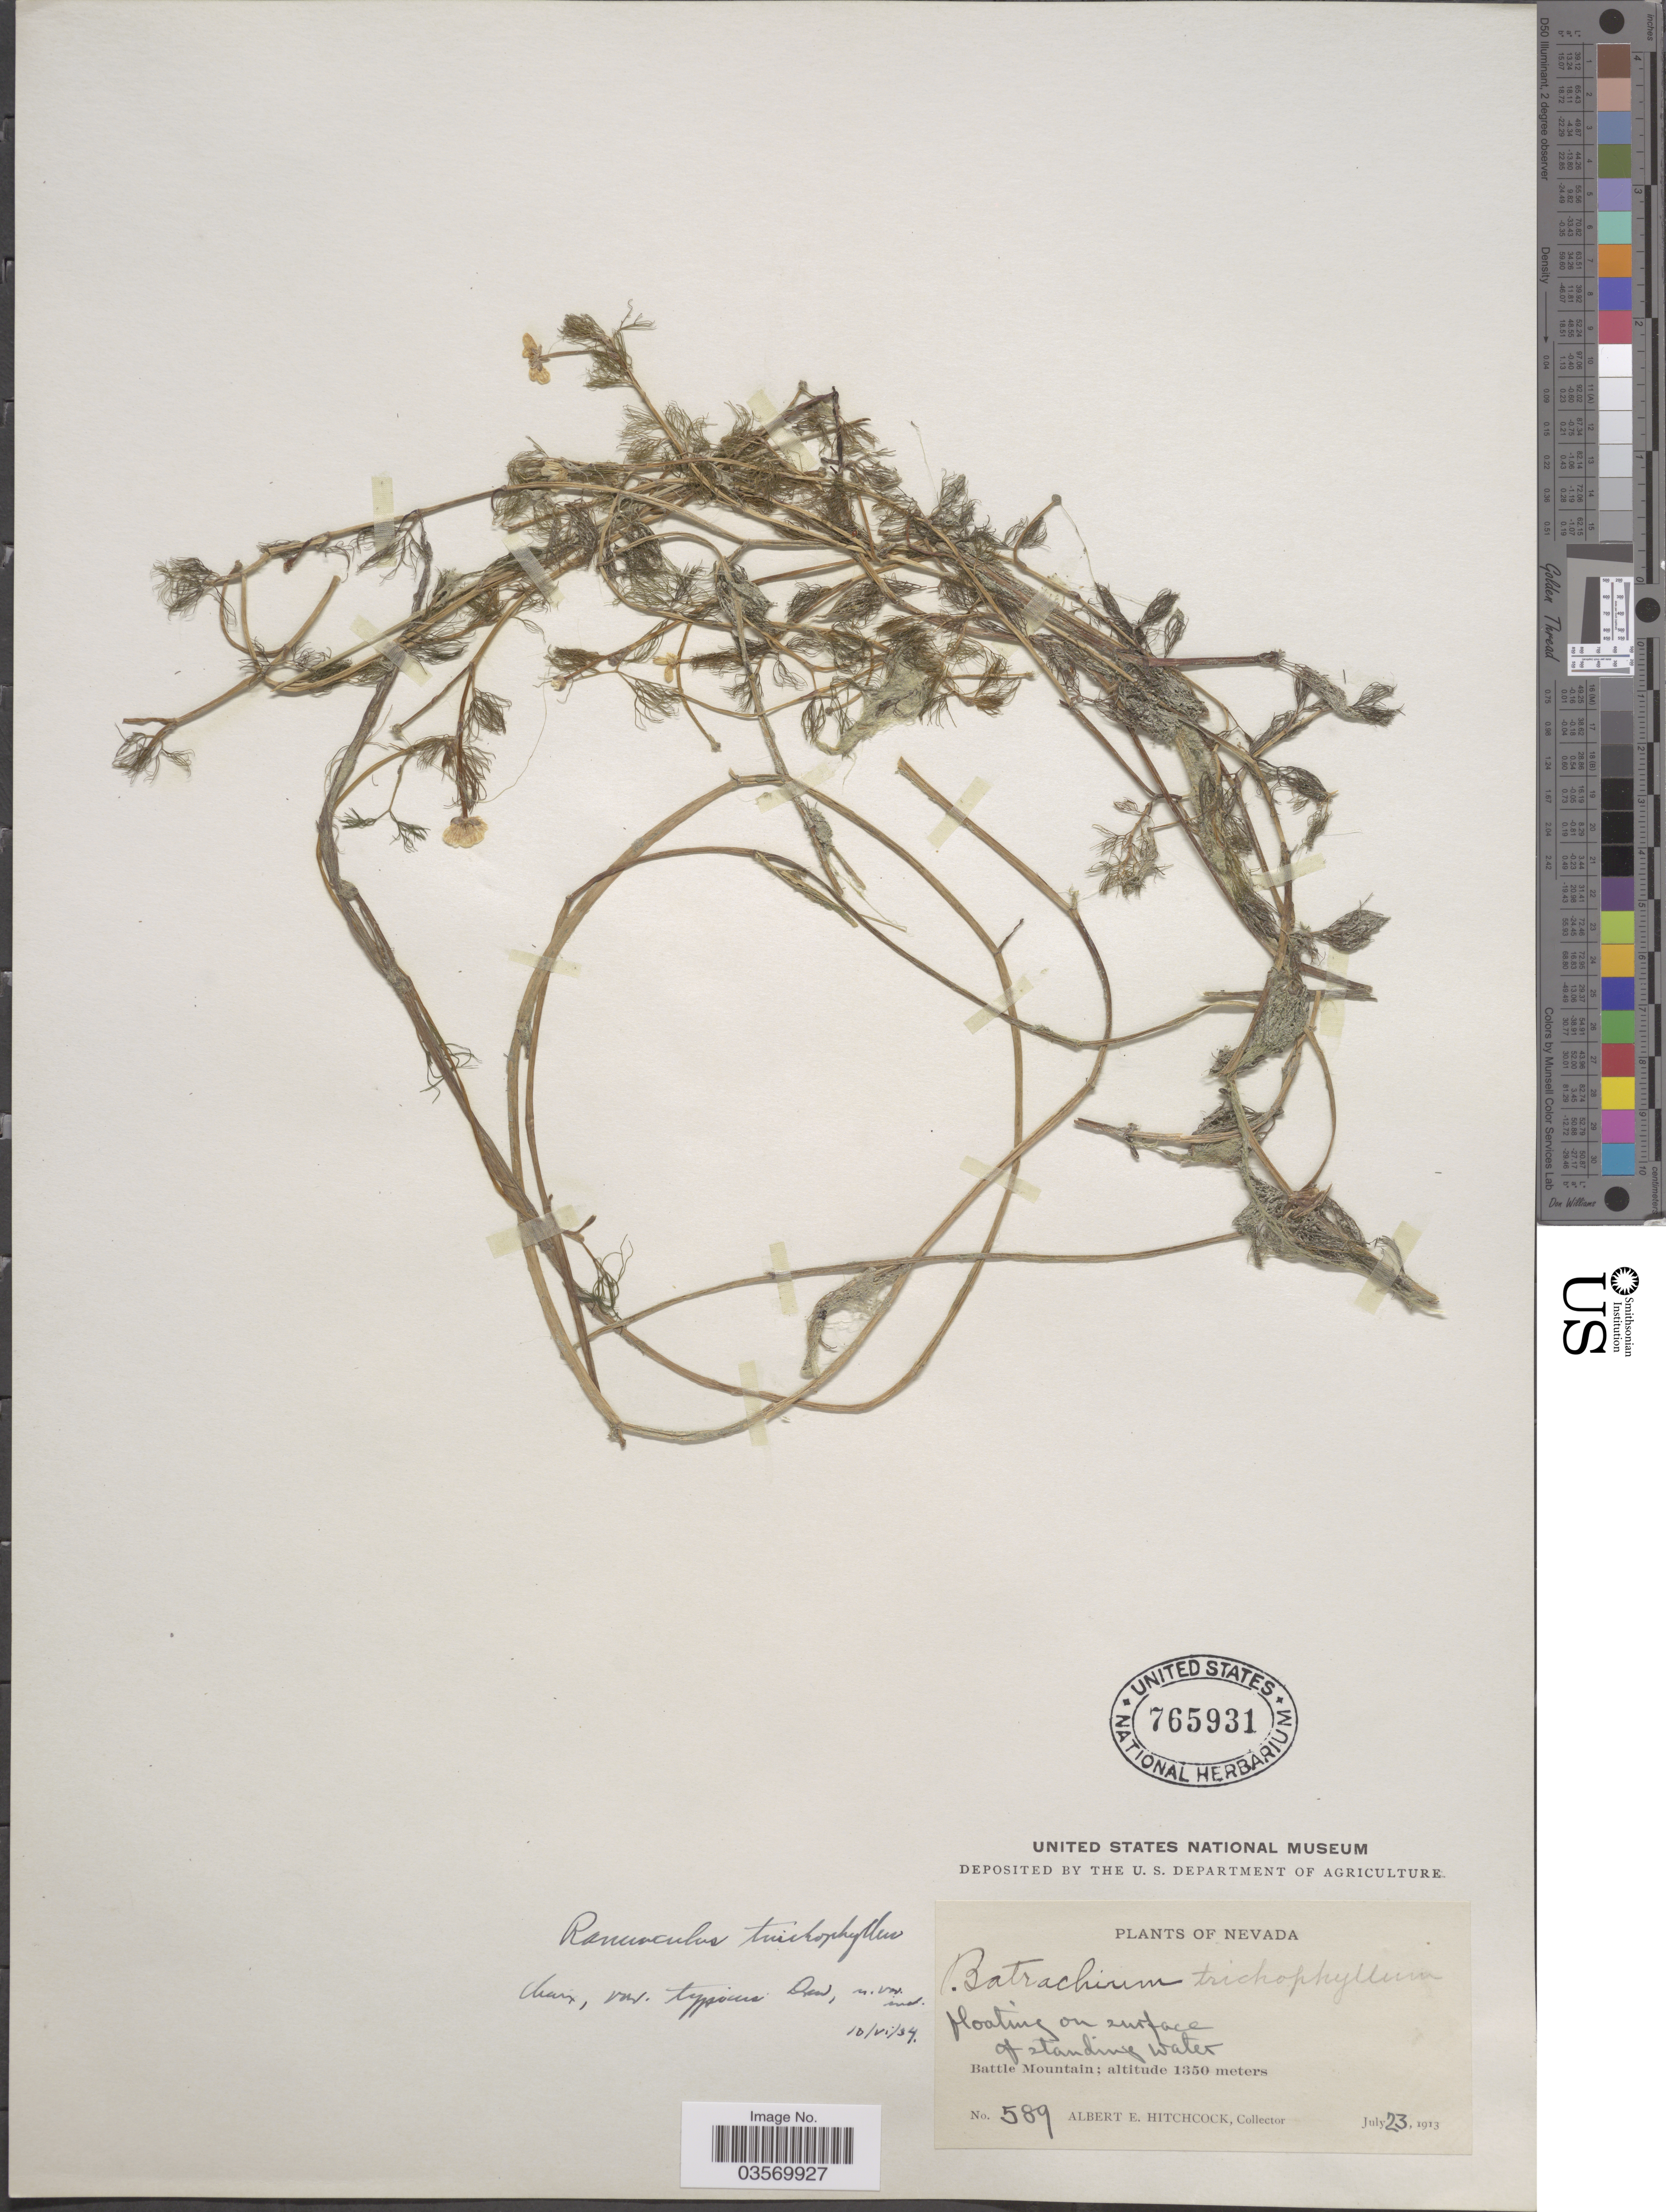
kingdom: Plantae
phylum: Tracheophyta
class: Magnoliopsida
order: Ranunculales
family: Ranunculaceae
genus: Ranunculus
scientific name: Ranunculus trichophyllus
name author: Chaix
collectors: A. Hitchcock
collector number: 589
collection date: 1913-07-23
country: United States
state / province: Nevada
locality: Battle Mountain.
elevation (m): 1350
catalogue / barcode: US 765931